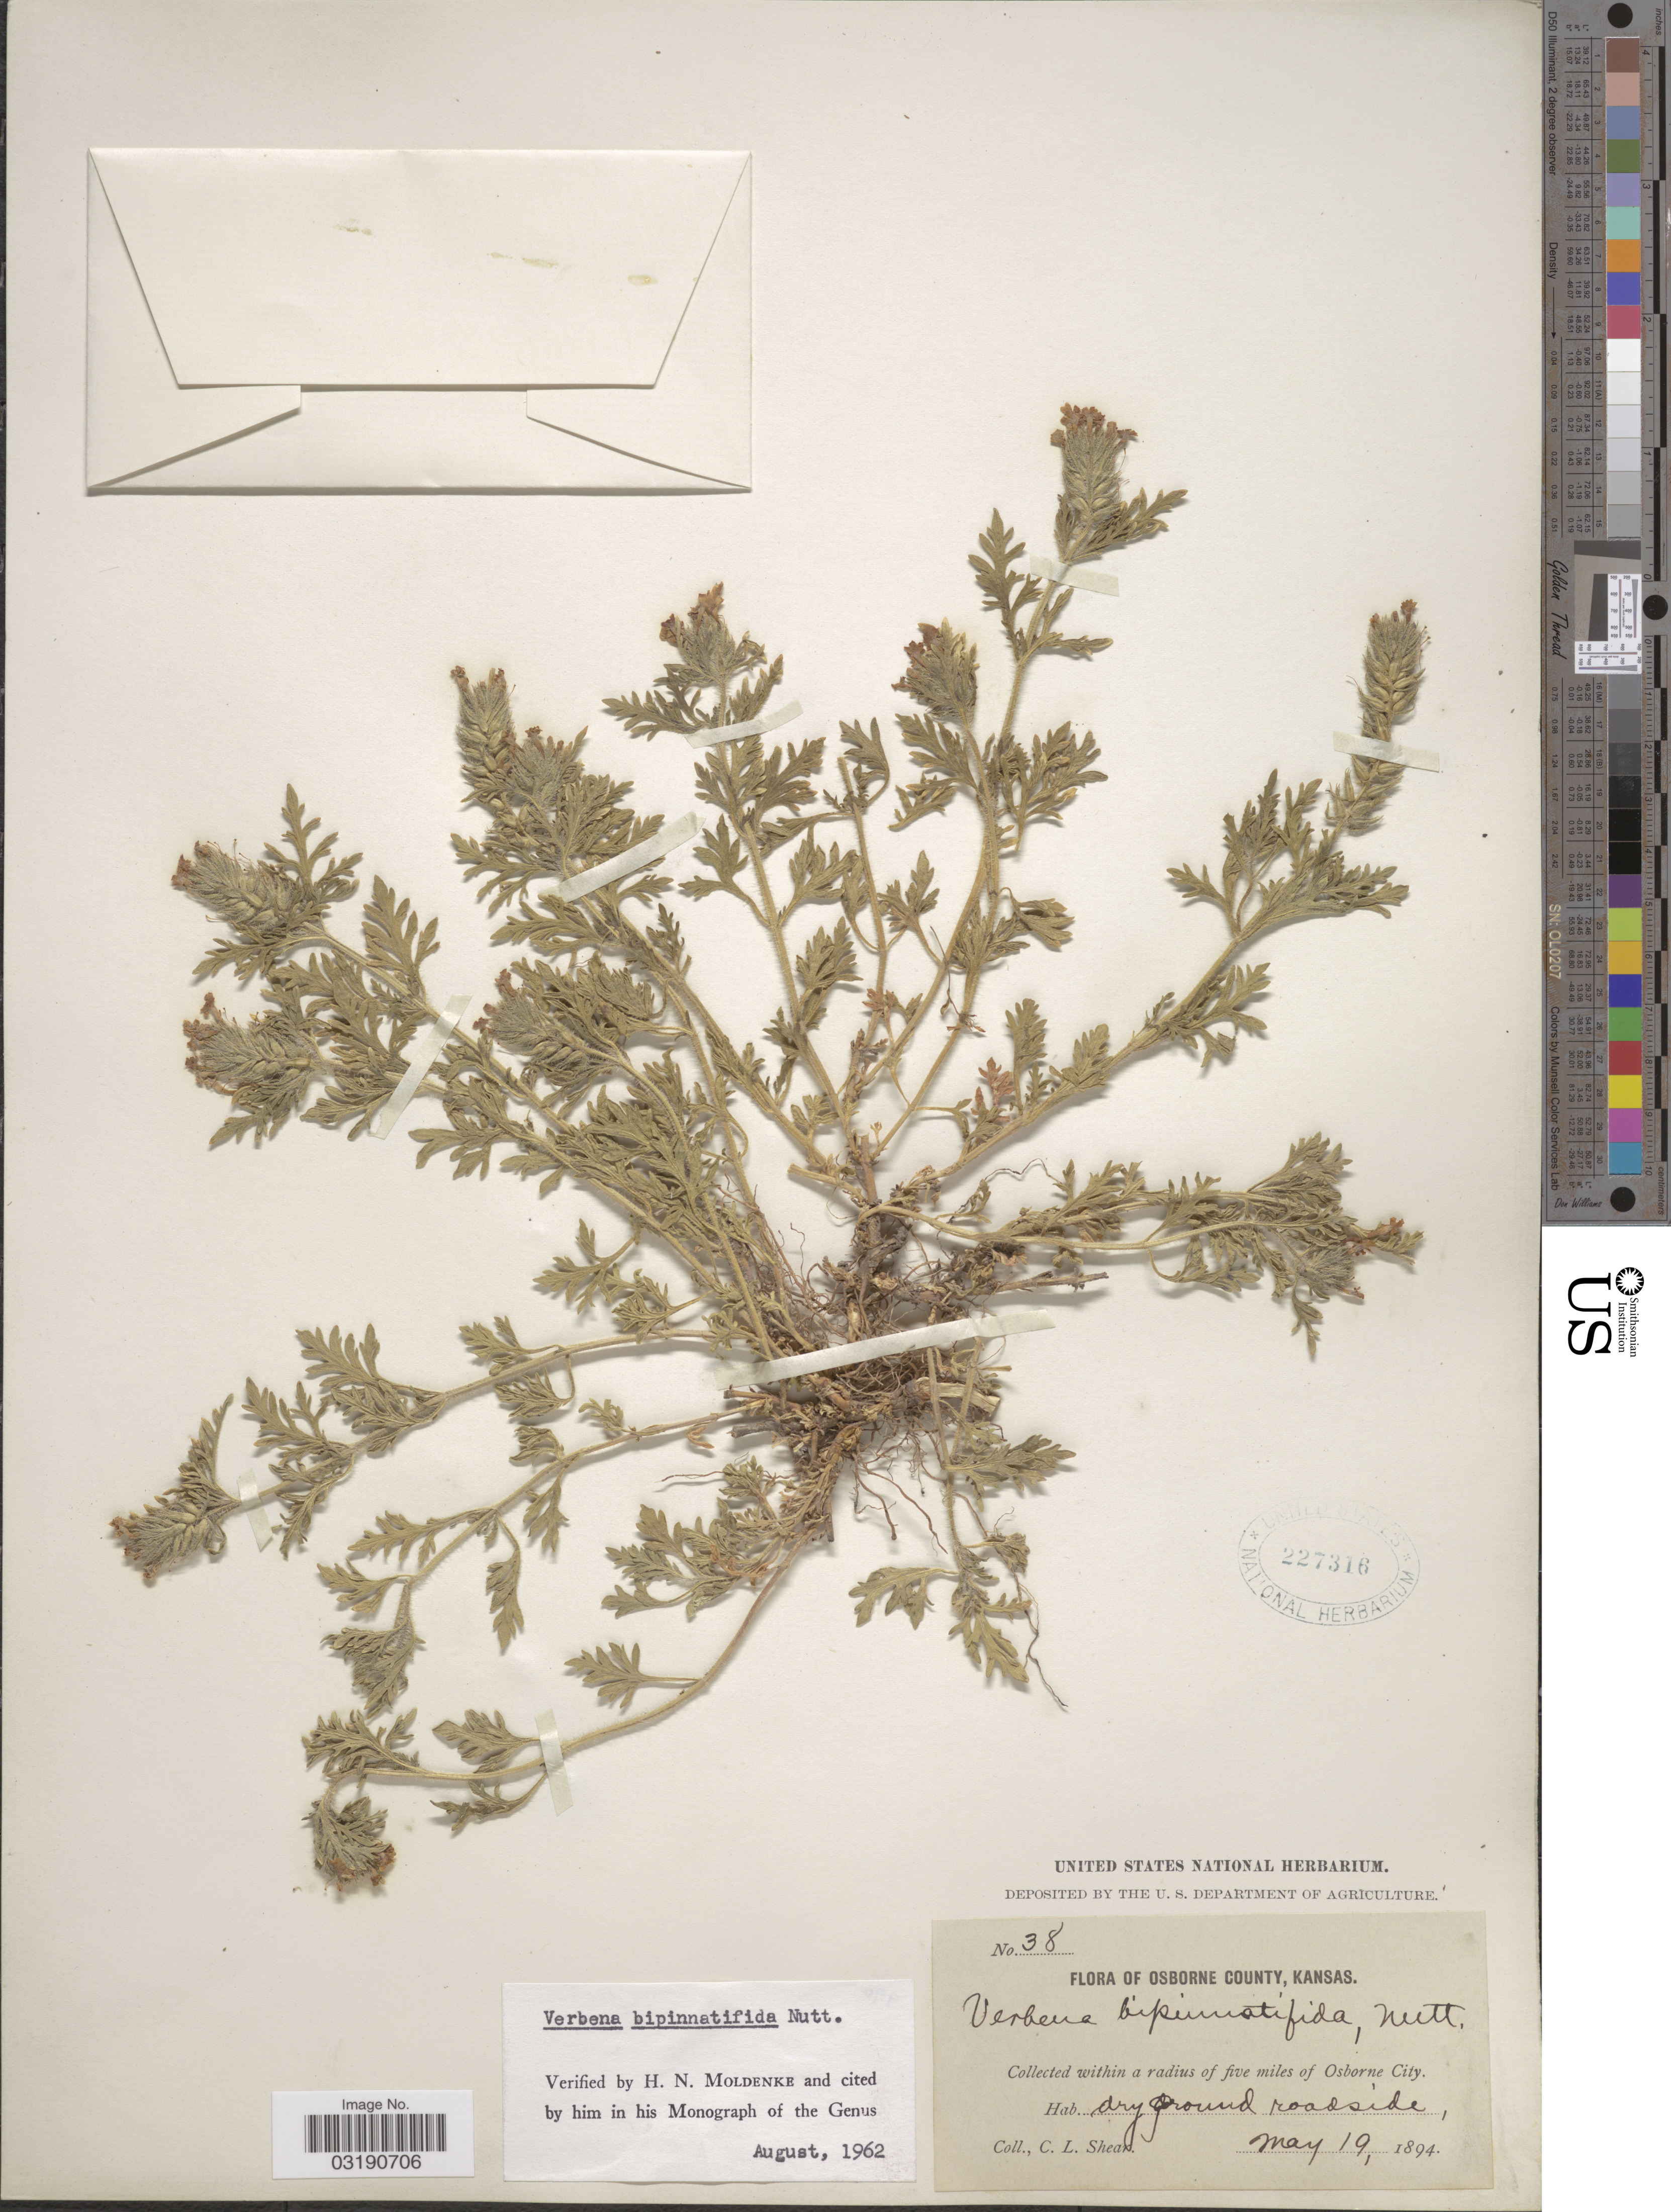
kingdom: Plantae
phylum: Tracheophyta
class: Magnoliopsida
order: Lamiales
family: Verbenaceae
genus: Verbena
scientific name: Verbena bipinnatifida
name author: (Schauer) Nutt.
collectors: C. L. Shear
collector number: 38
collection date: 1894-05-19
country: United States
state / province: Kansas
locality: Osborne County. Within a radius of five miles of Osborne City.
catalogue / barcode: US 227316